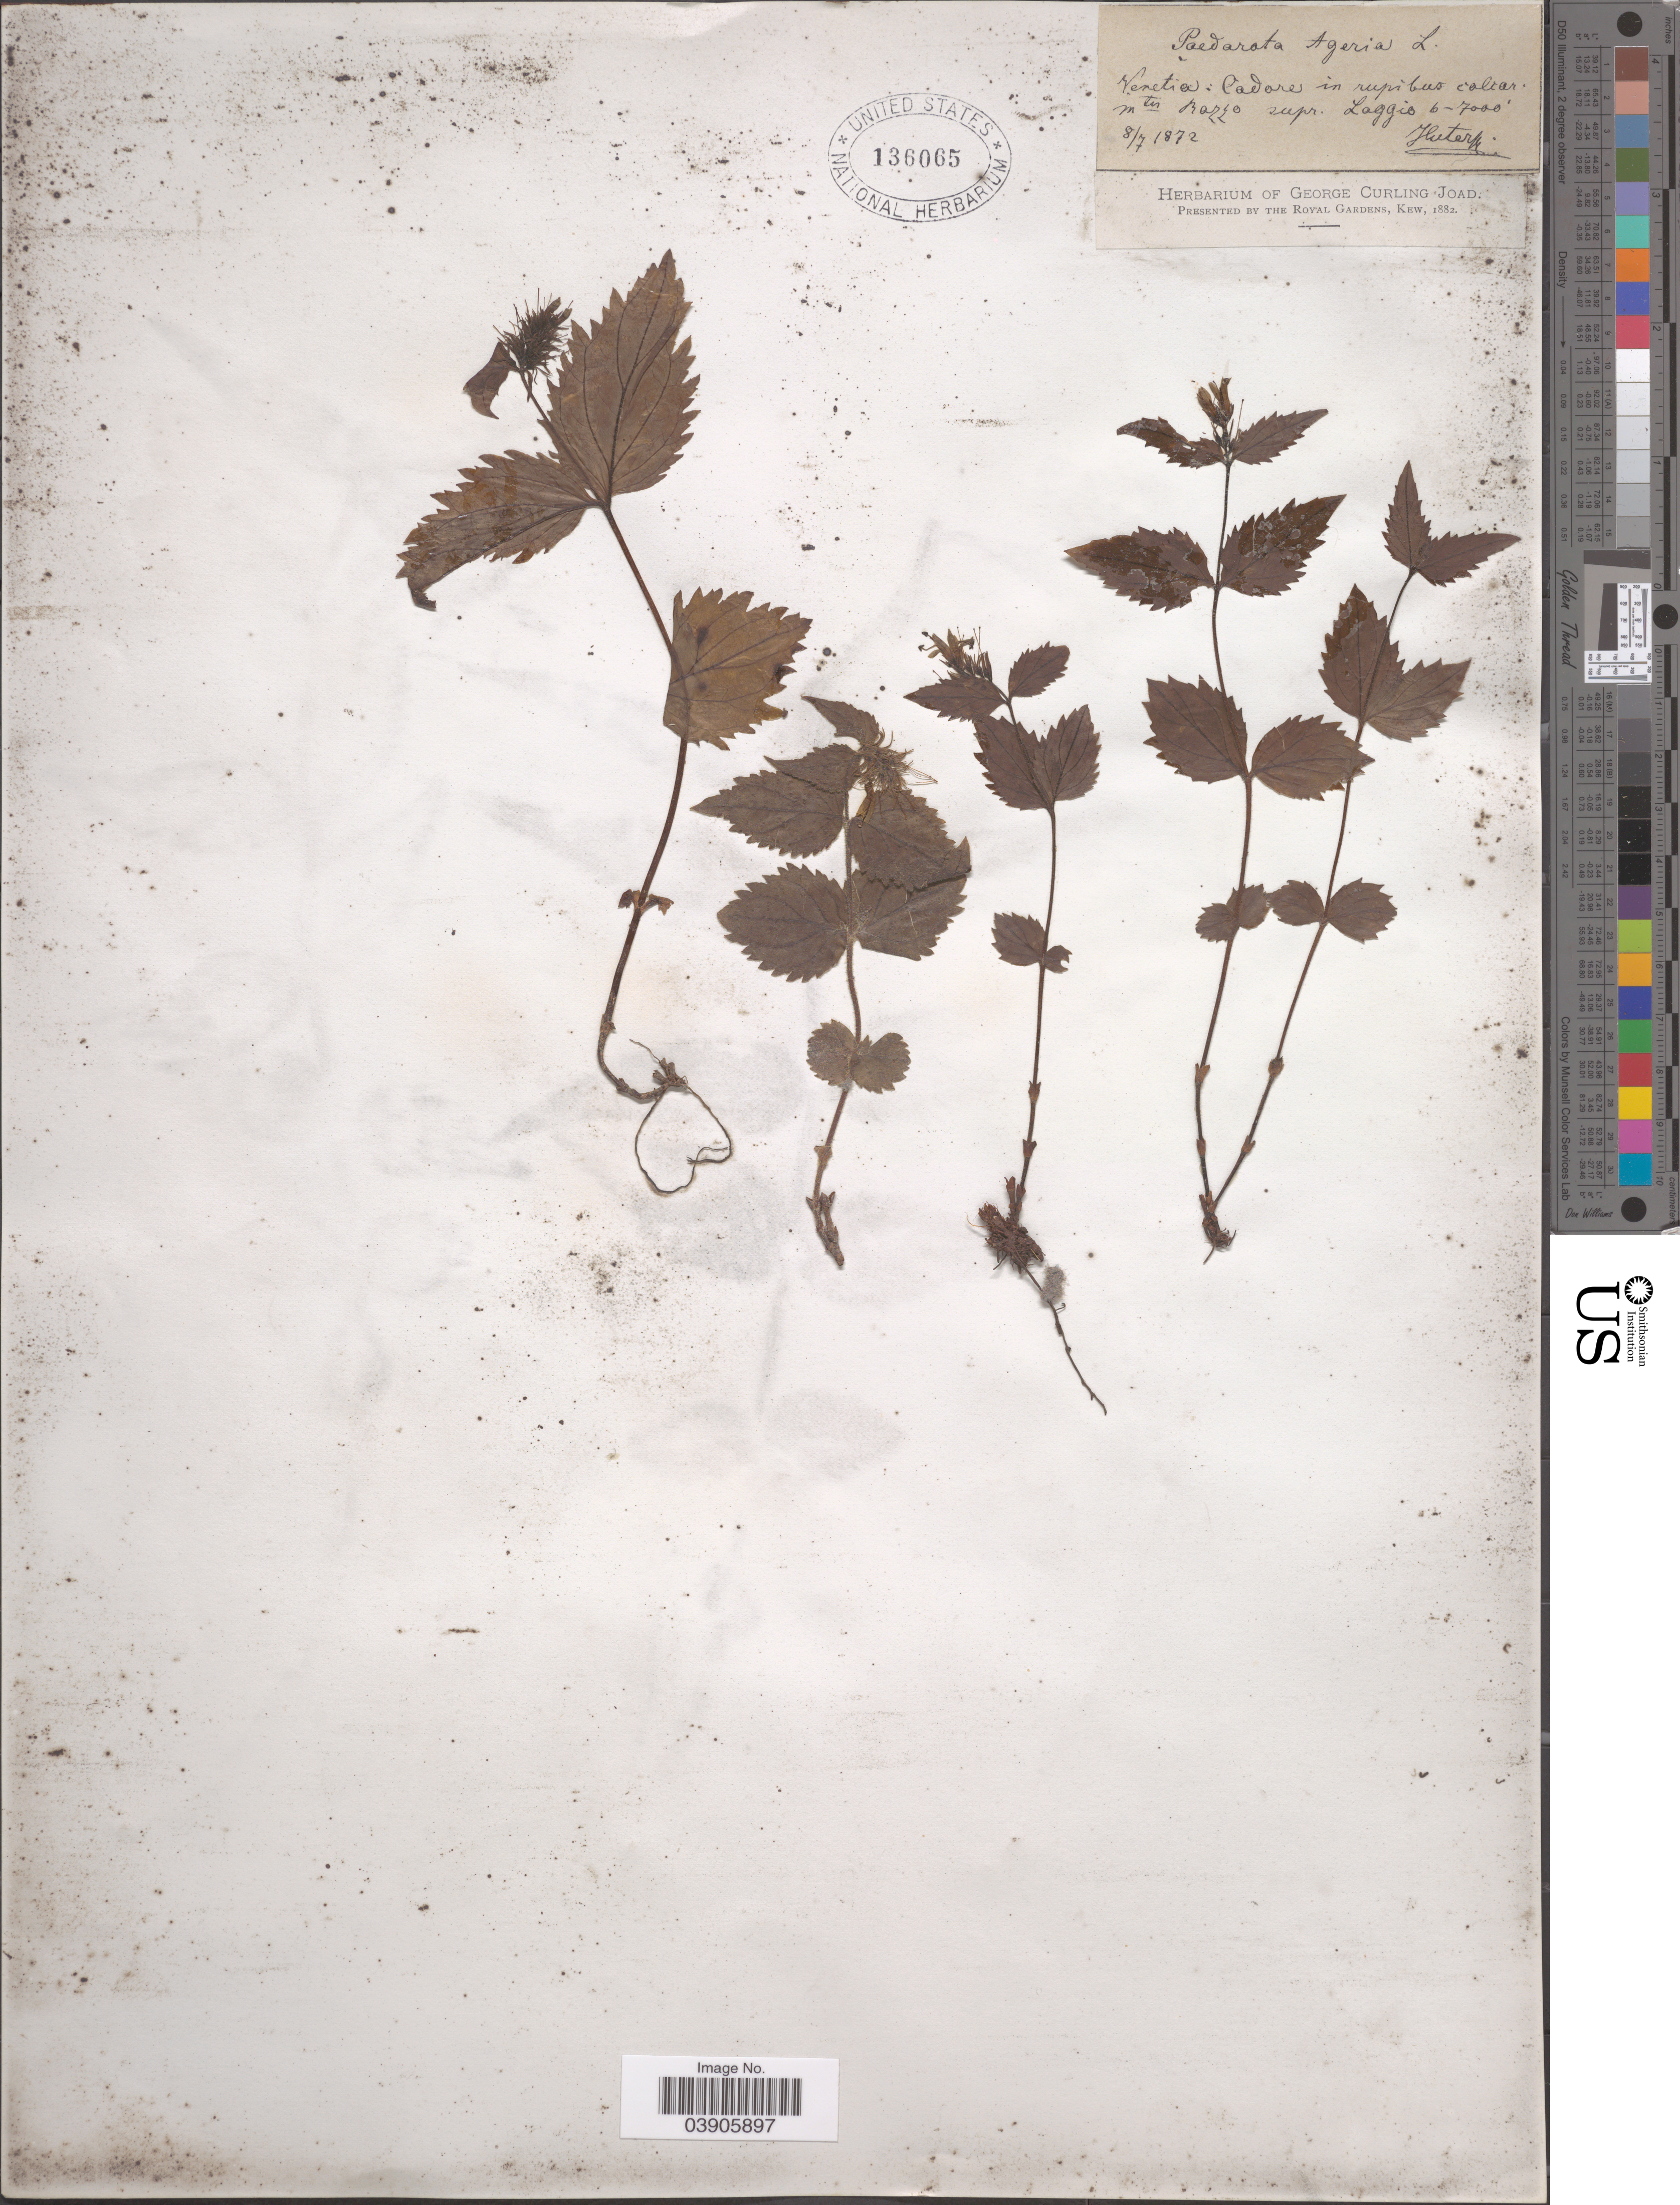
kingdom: Plantae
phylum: Tracheophyta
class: Magnoliopsida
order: Lamiales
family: Plantaginaceae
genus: Paederota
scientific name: Paederota ageria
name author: L.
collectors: -. Huter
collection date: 1872-07-08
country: Italy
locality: Venetia: Cadore in rupibus caliar. mtn Bazzo supr. Laggio.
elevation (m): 1829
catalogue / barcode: US 136065